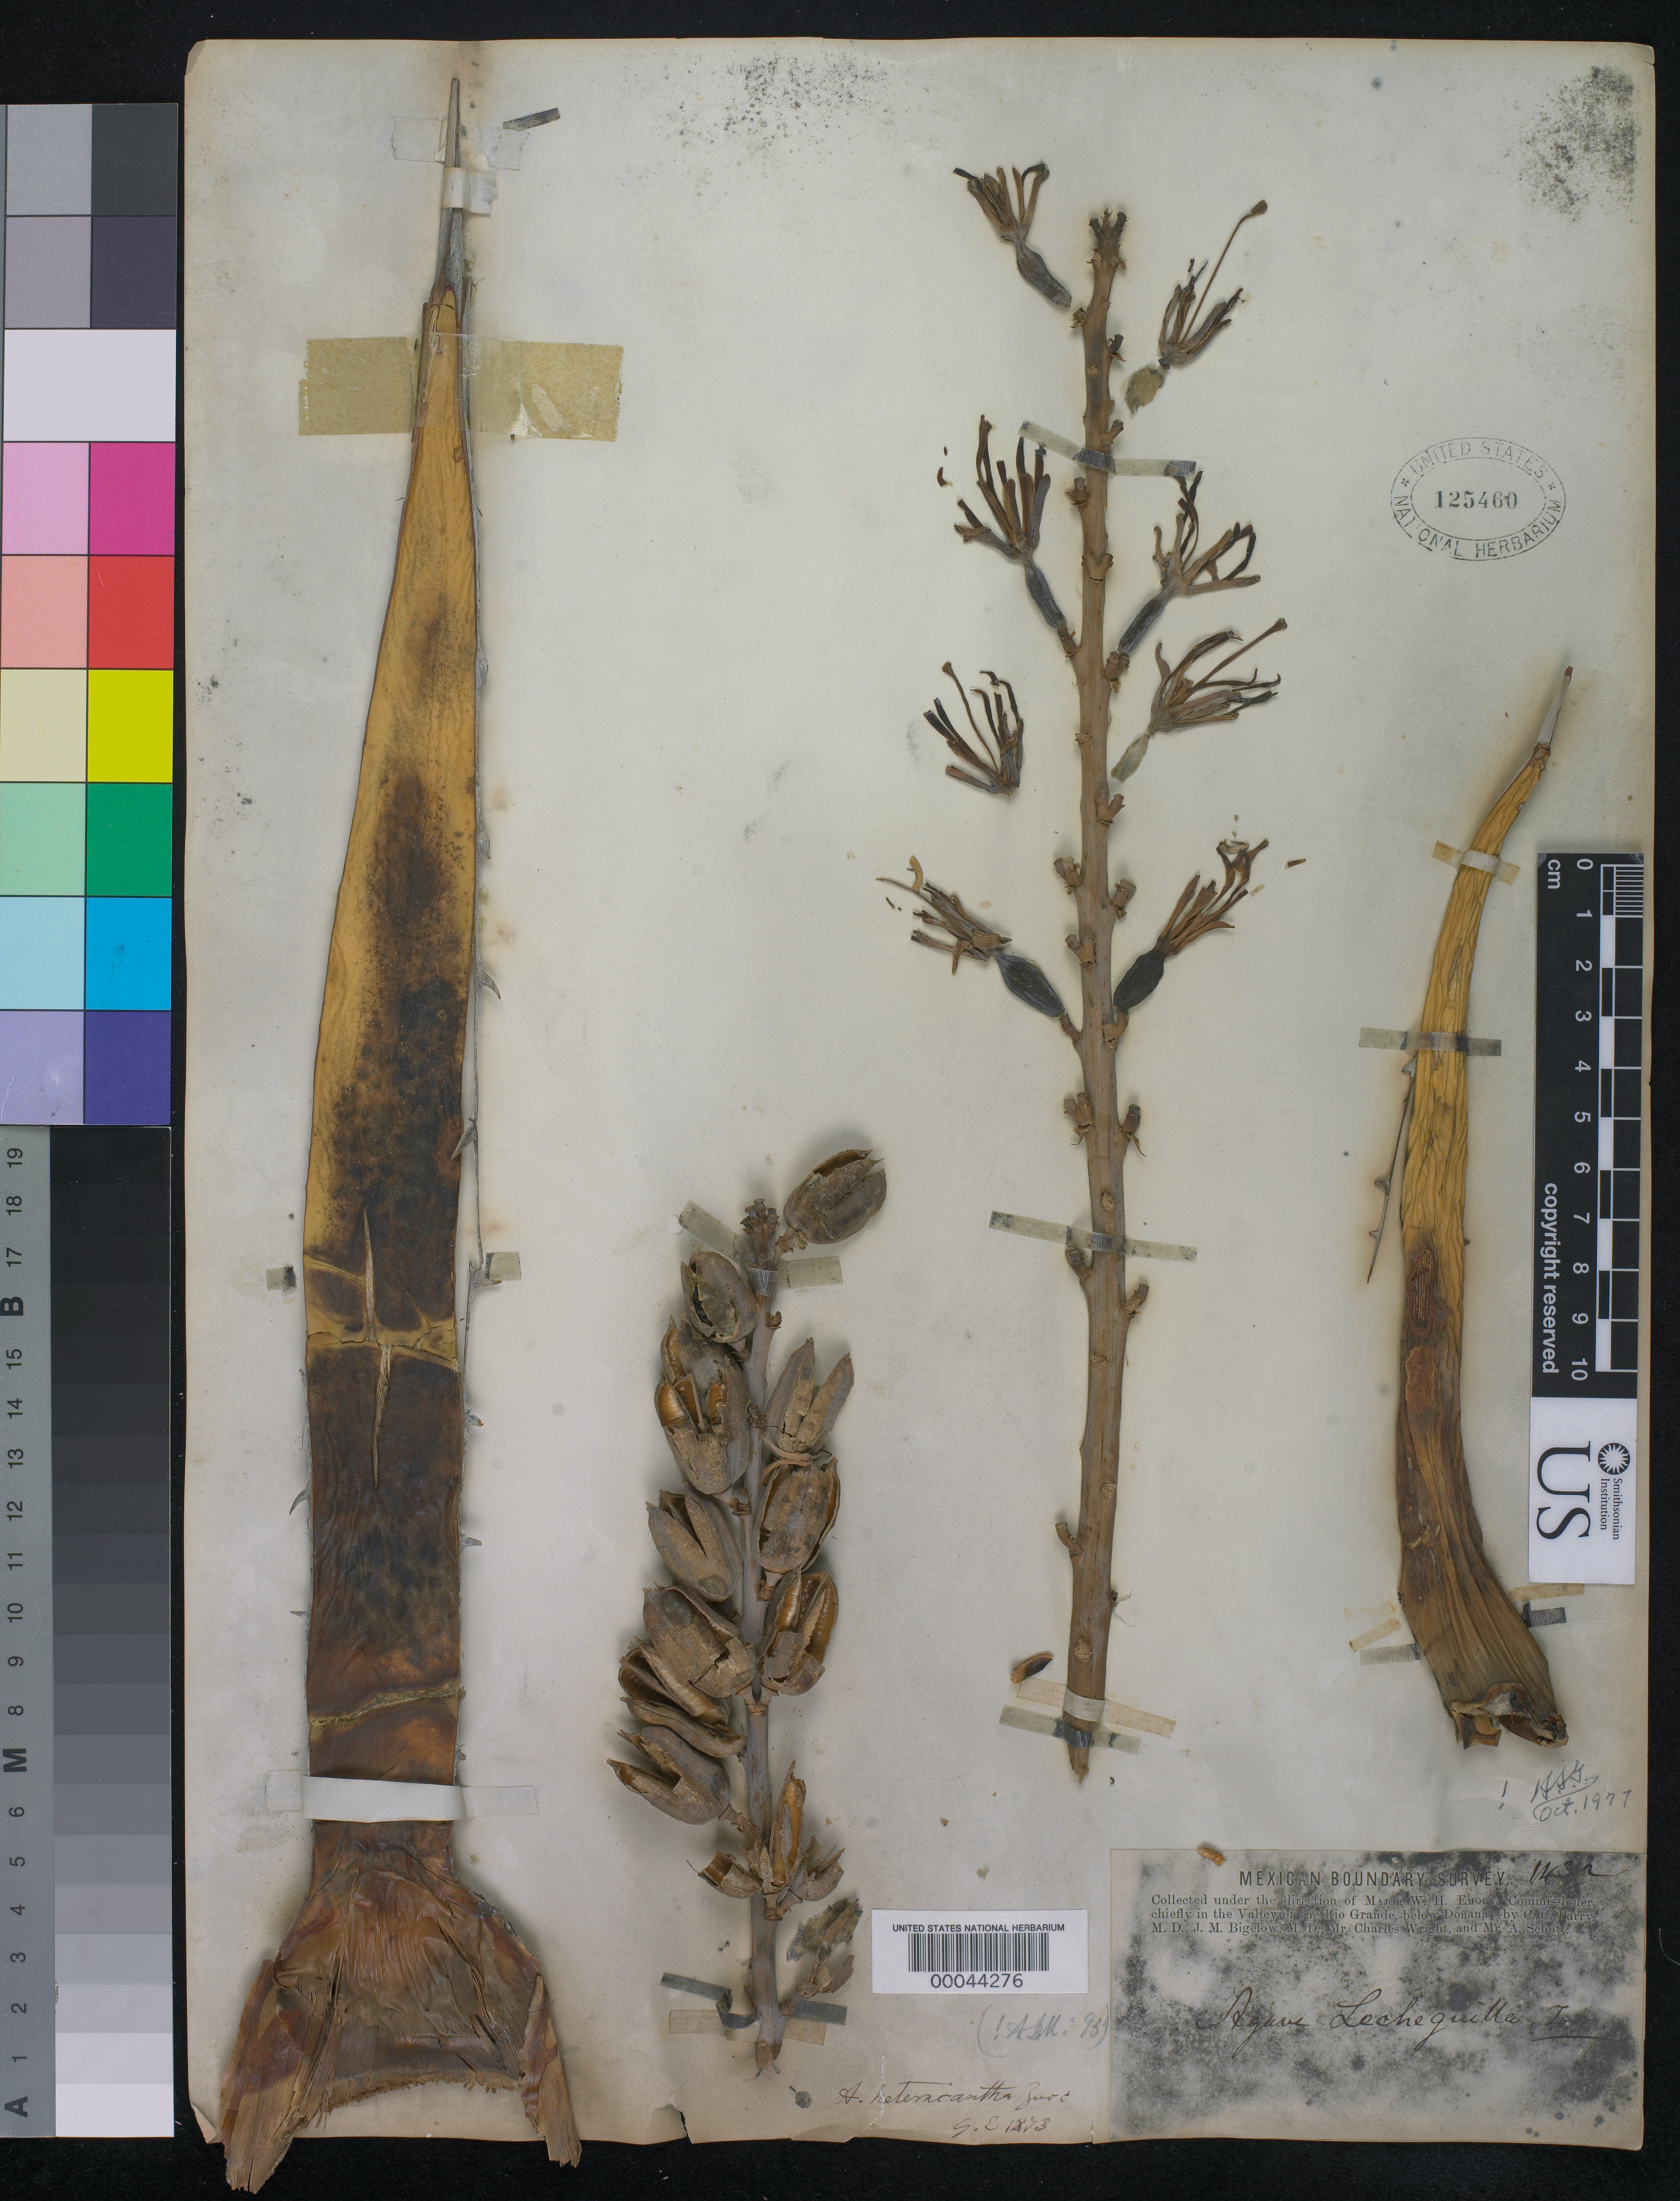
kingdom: Plantae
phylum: Tracheophyta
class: Liliopsida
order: Asparagales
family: Asparagaceae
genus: Agave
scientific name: Agave lechuguilla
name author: Torr.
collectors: C. C. Parry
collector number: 1432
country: Mexico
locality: Chiefly in the valley of the Rio Grande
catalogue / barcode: US 125460